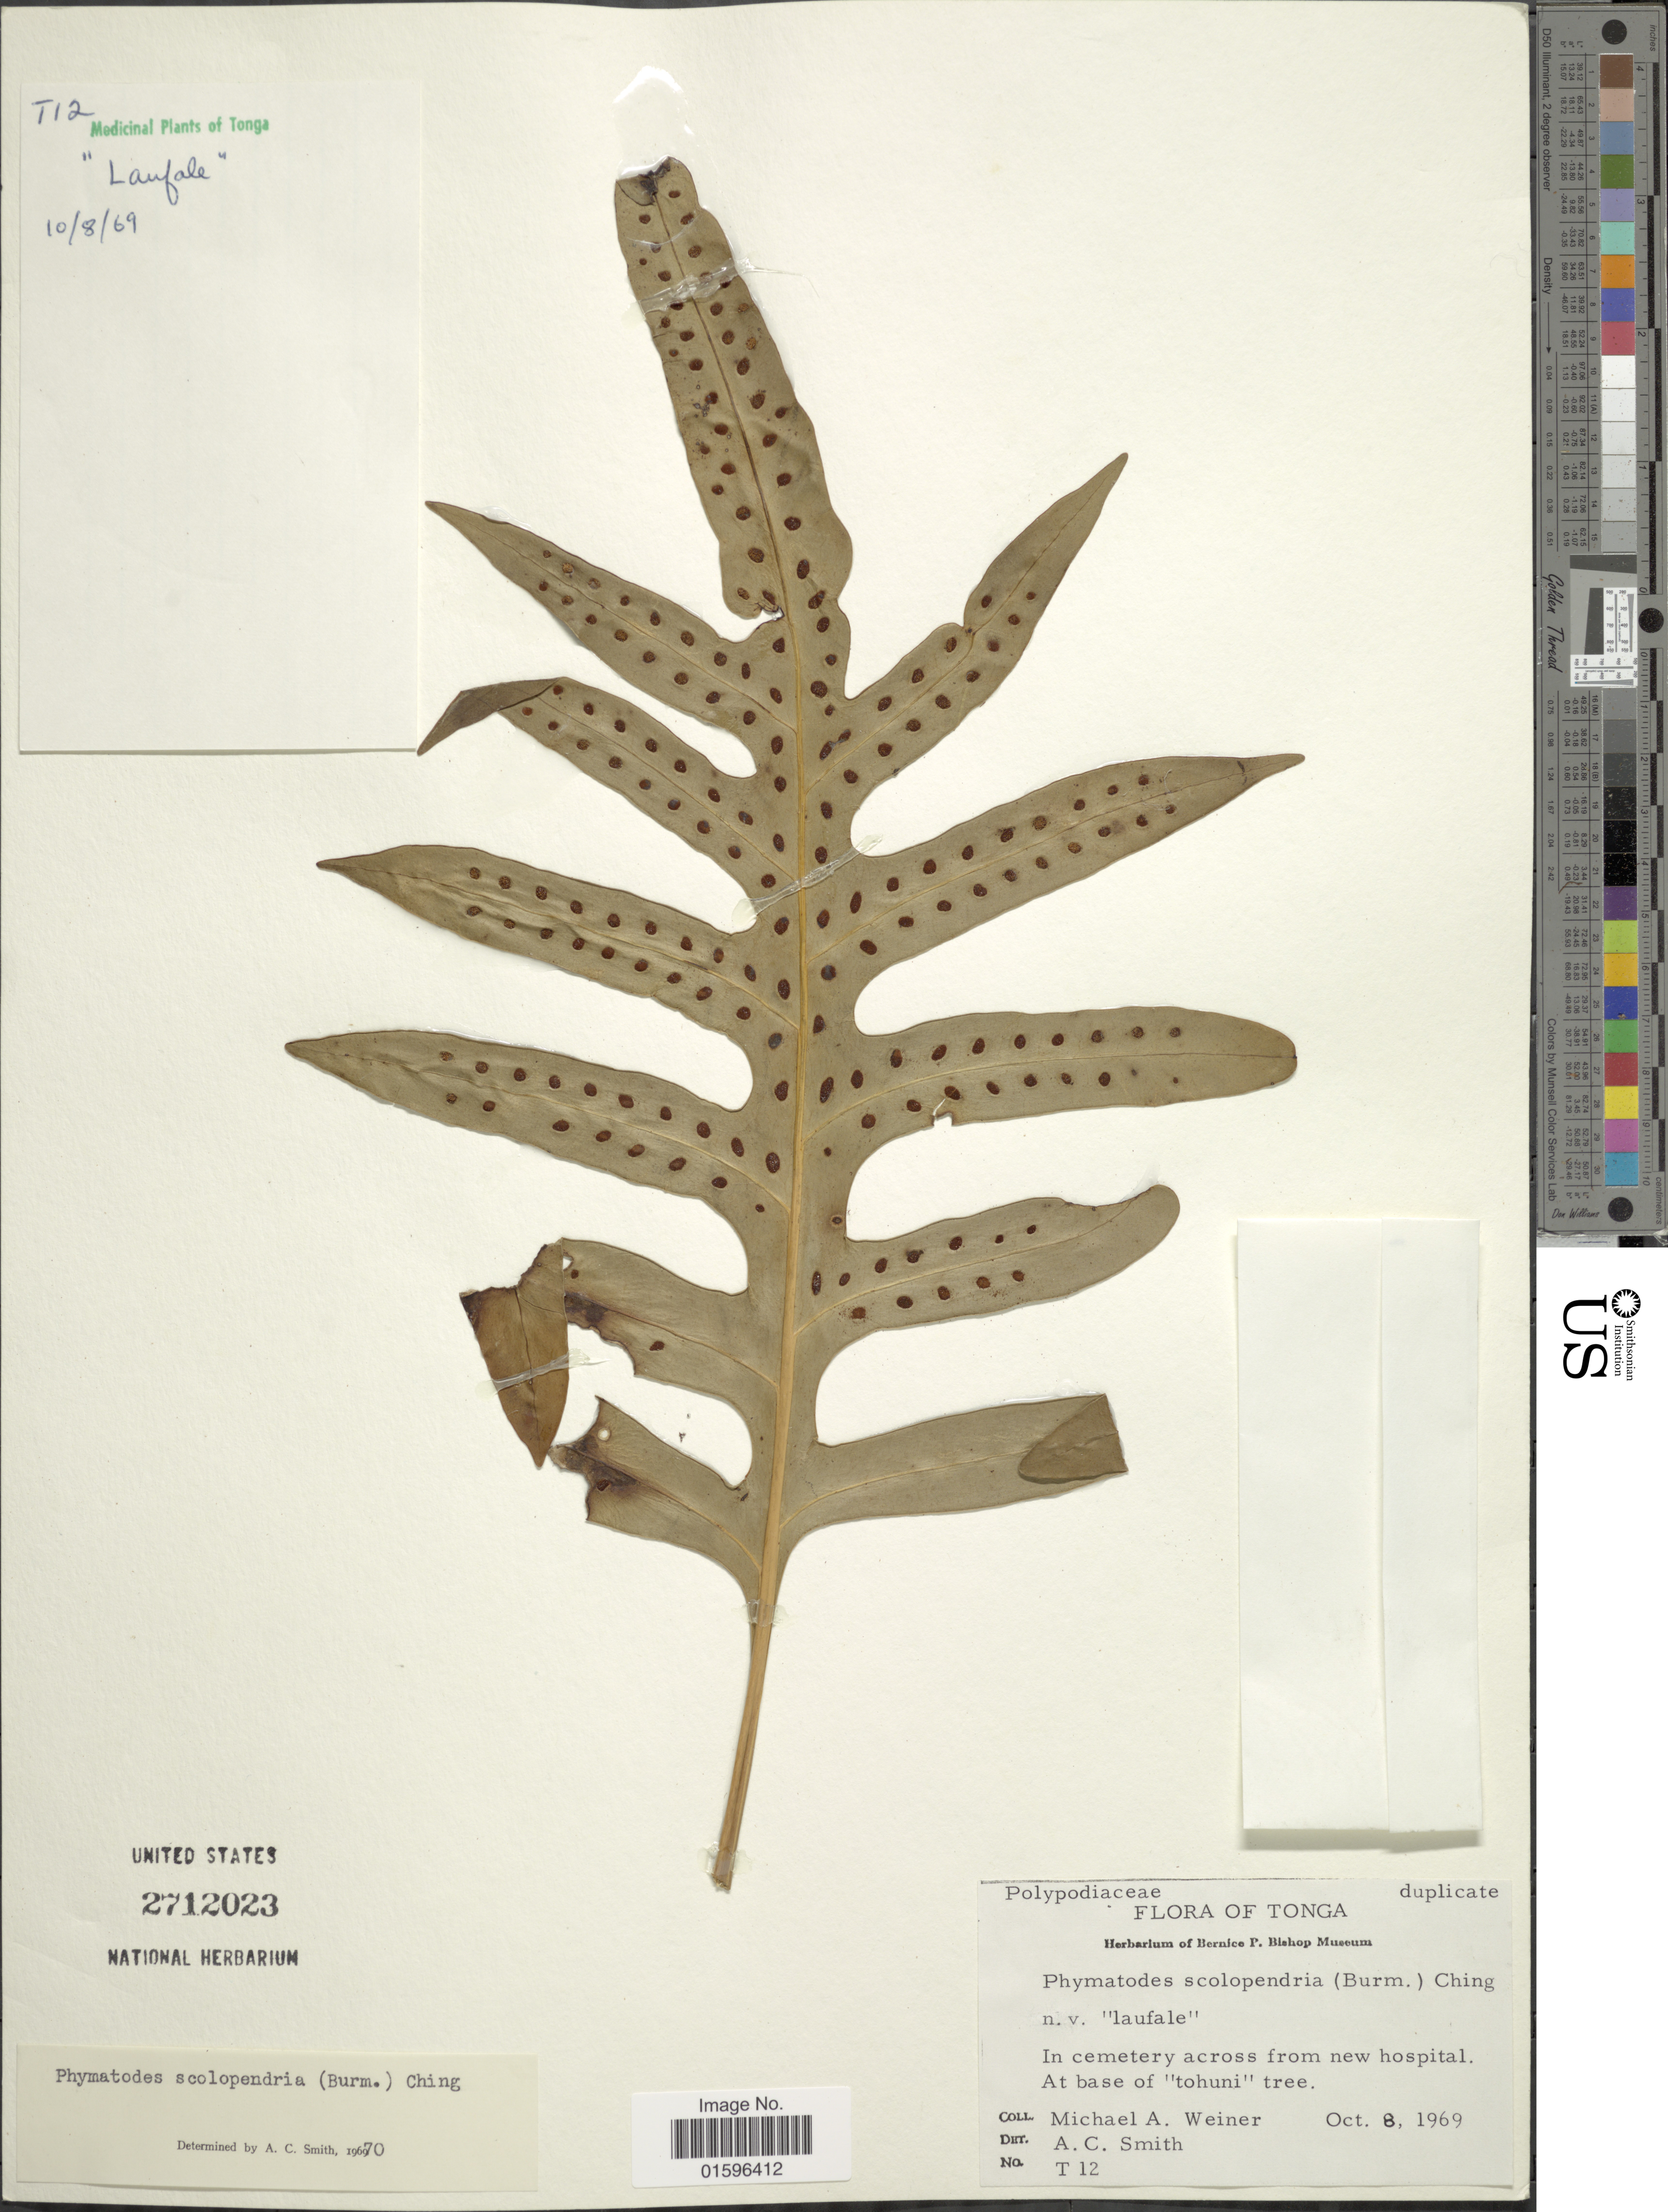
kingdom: Plantae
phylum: Tracheophyta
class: Polypodiopsida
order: Polypodiales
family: Polypodiaceae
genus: Polypodium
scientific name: Polypodium scolopendria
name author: Burm. f.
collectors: M. Weiner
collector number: T 12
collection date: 1969-10-08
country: Tonga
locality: Tonga, in cemetery across from new hospital. At base of "tohuni"tree.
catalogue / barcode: US 2712023